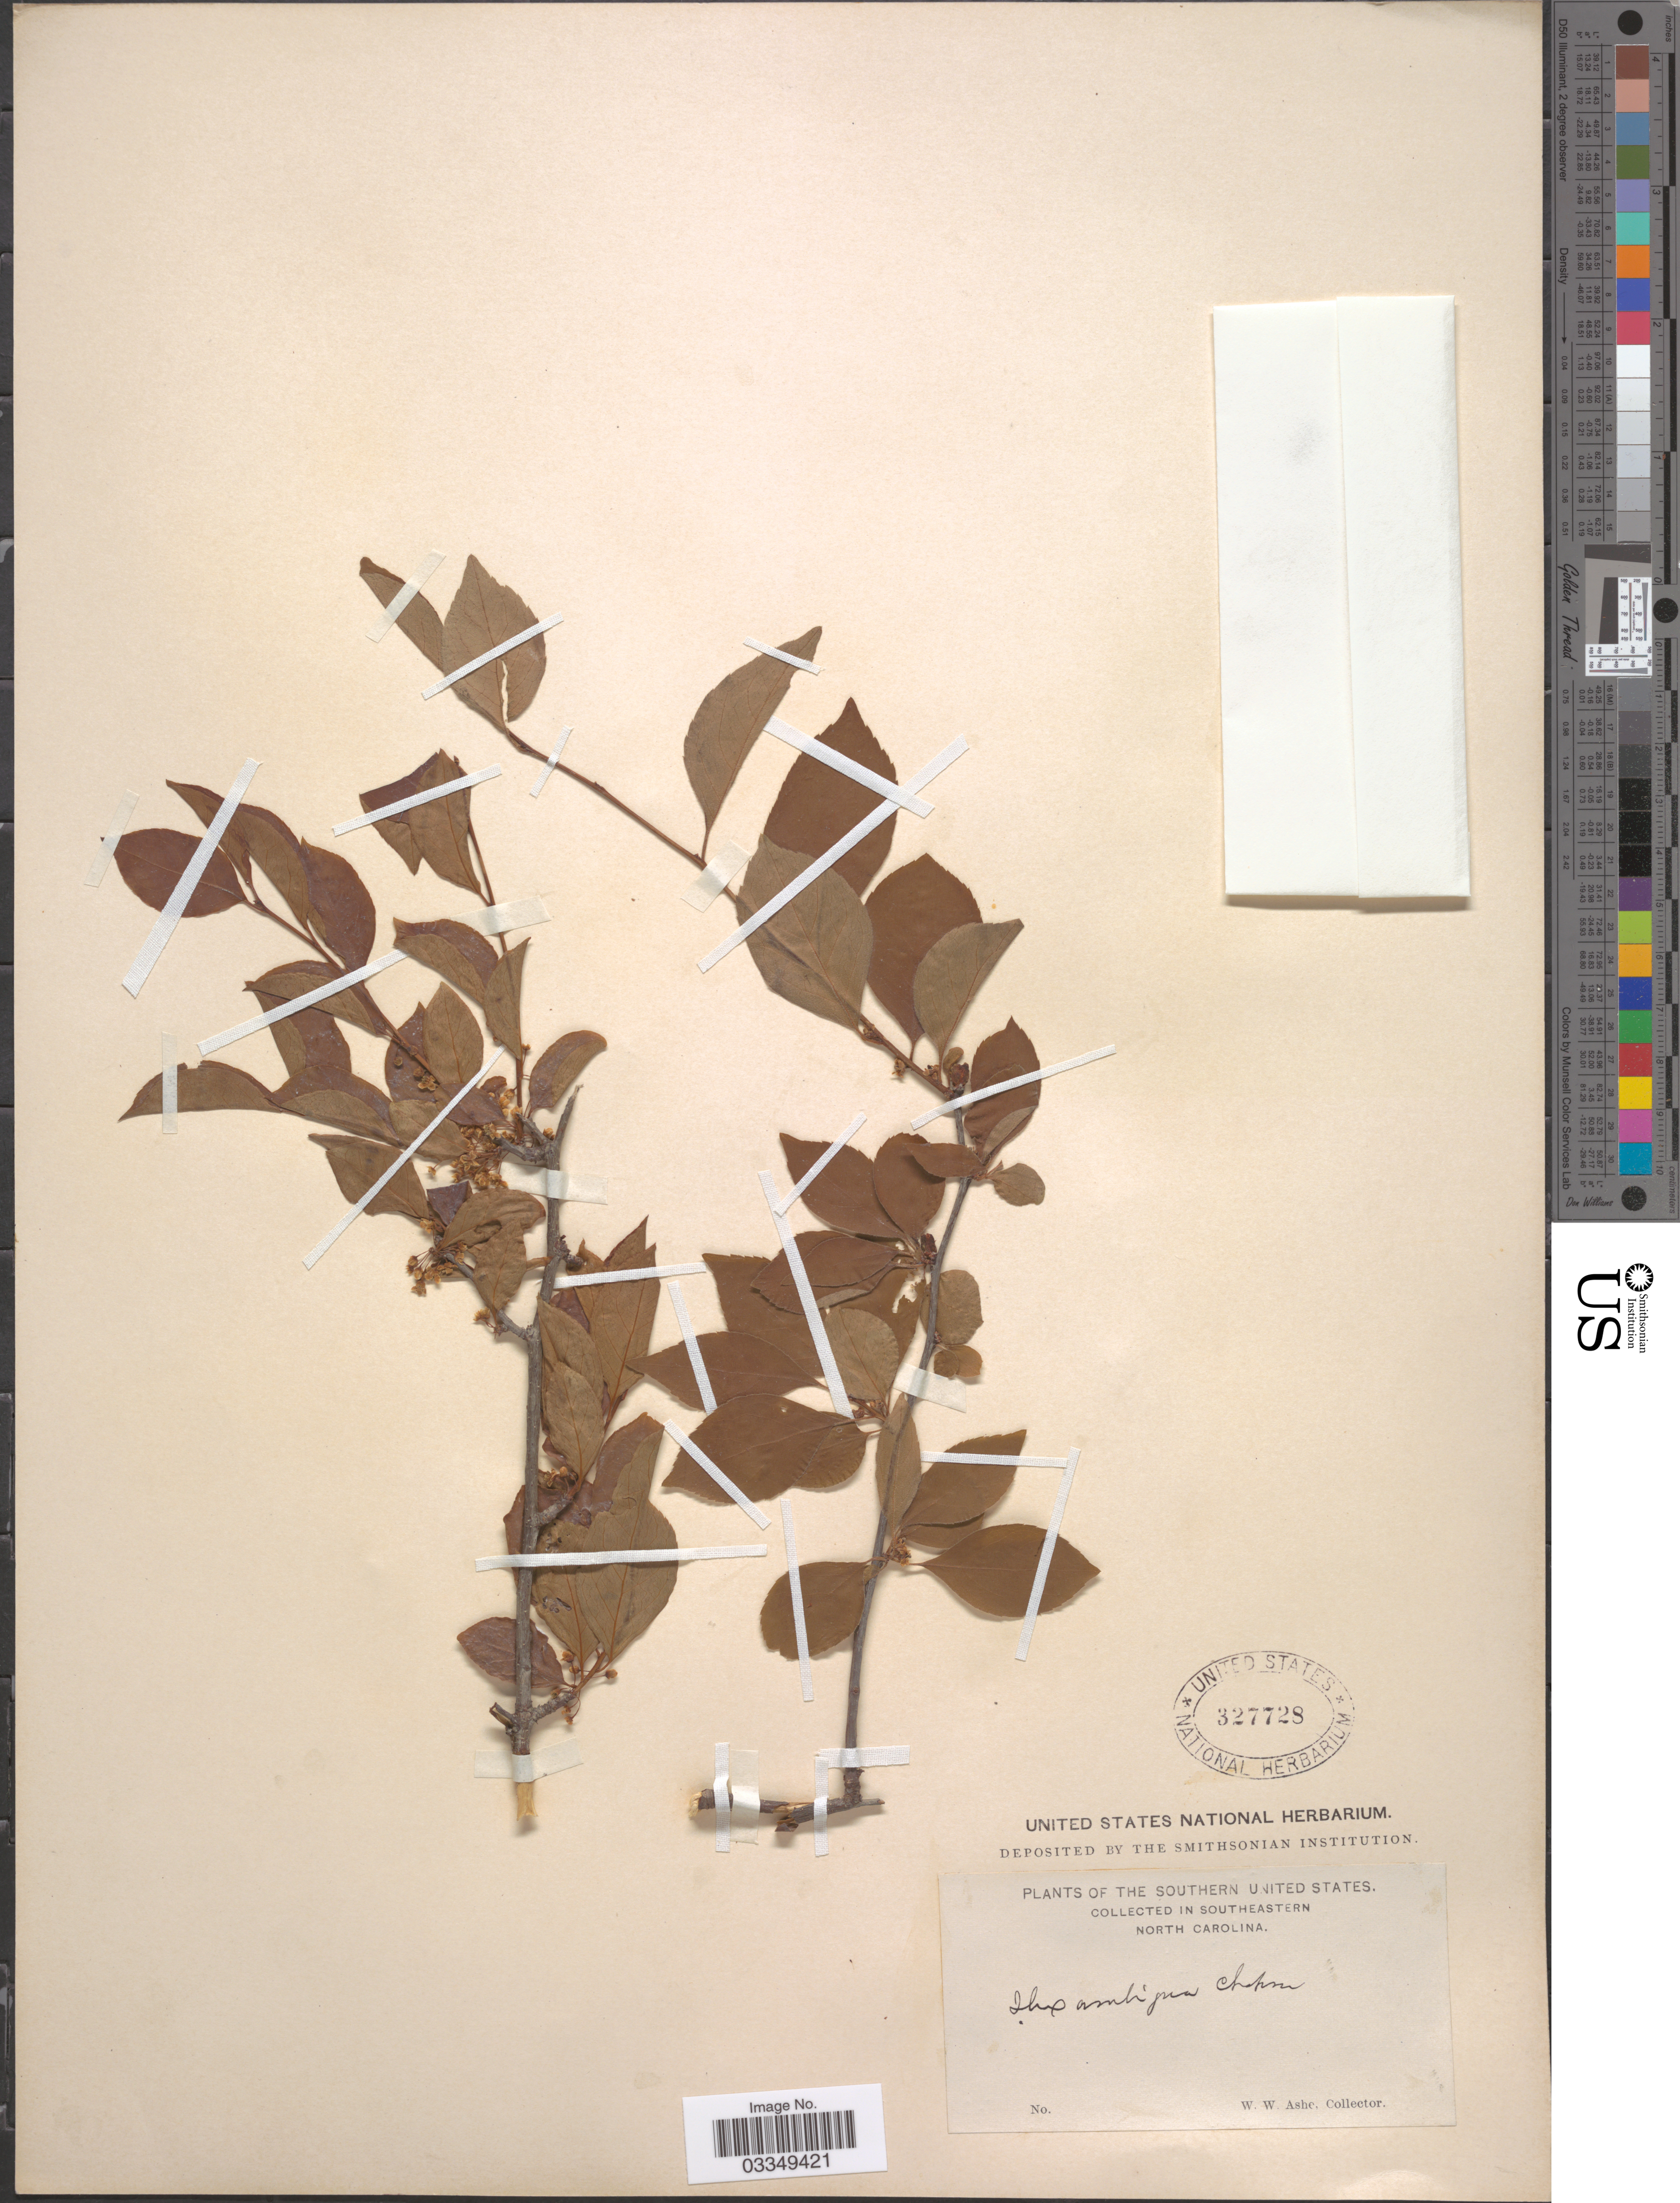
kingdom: Plantae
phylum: Tracheophyta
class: Magnoliopsida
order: Aquifoliales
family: Aquifoliaceae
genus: Ilex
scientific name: Ilex ambigua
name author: Chapm.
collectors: W. W. Ashe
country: United States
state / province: North Carolina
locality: The Southern United States, in Southeastern.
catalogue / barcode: US 327728